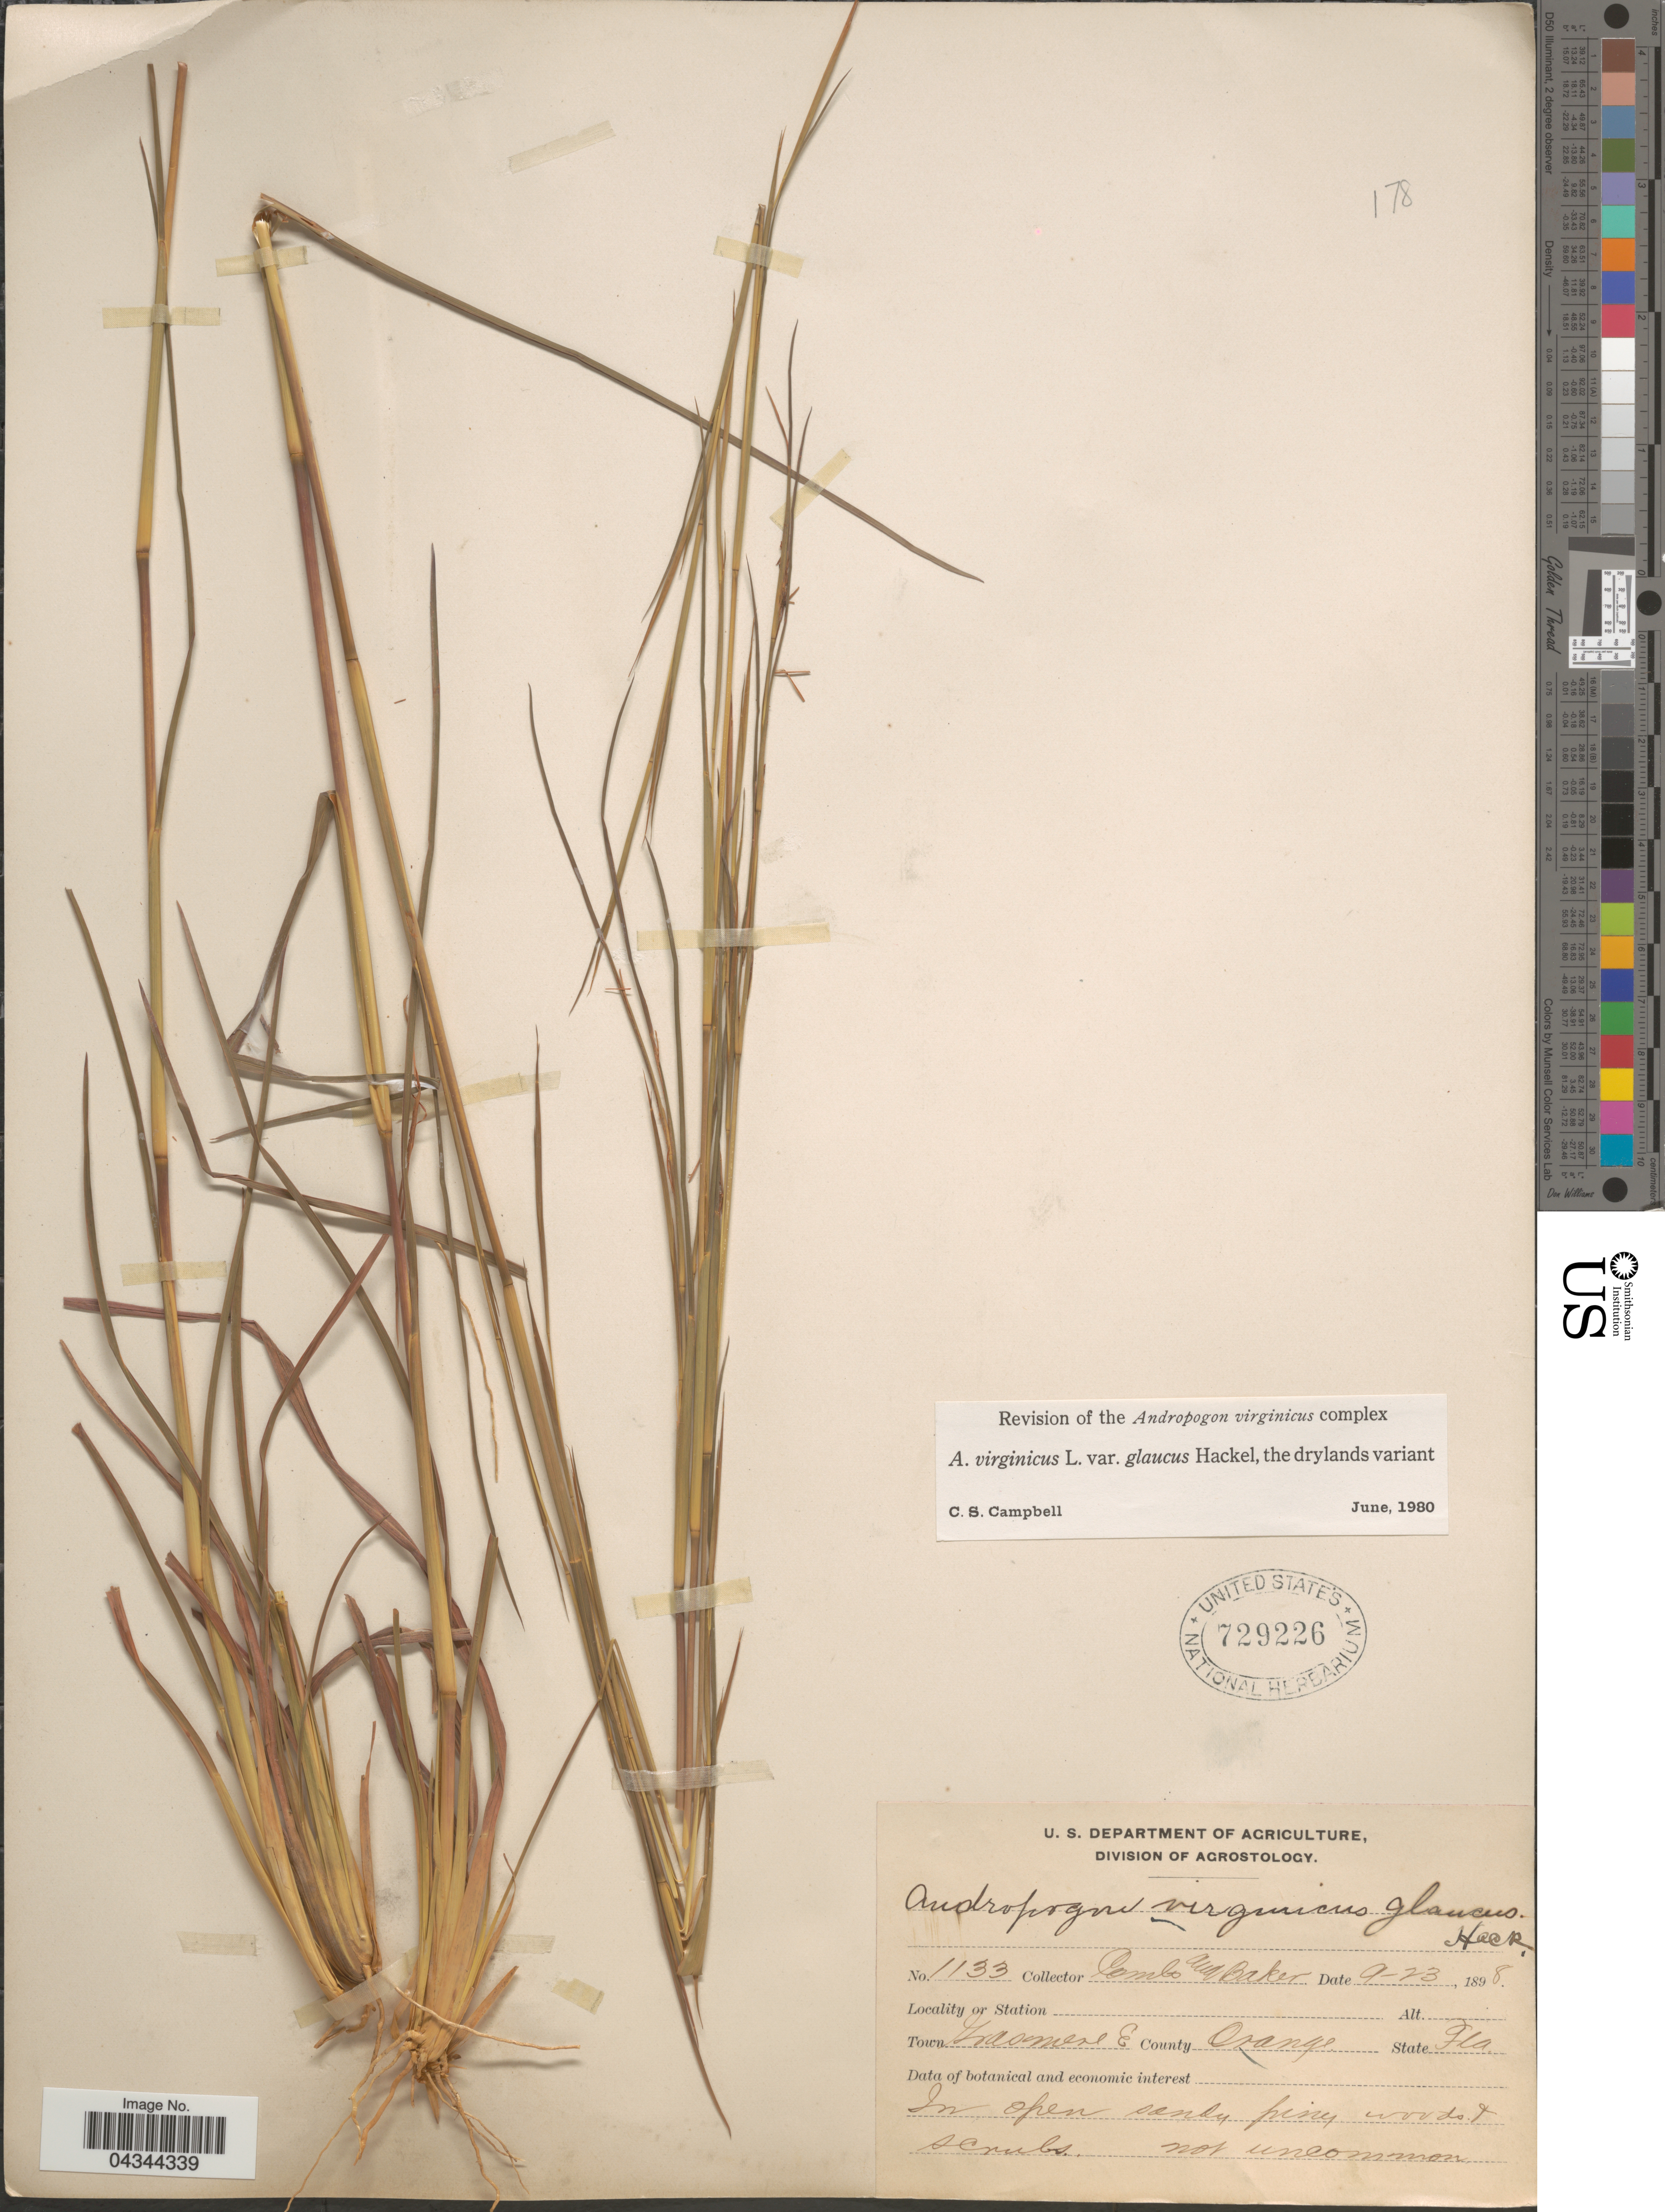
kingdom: Plantae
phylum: Tracheophyta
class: Liliopsida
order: Poales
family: Poaceae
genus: Andropogon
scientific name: Andropogon virginicus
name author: L.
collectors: -. Combs & -- Baker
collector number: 1133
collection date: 1898-09-23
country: United States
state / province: Florida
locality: Town Grasmere E. County Orange.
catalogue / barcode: US 729226